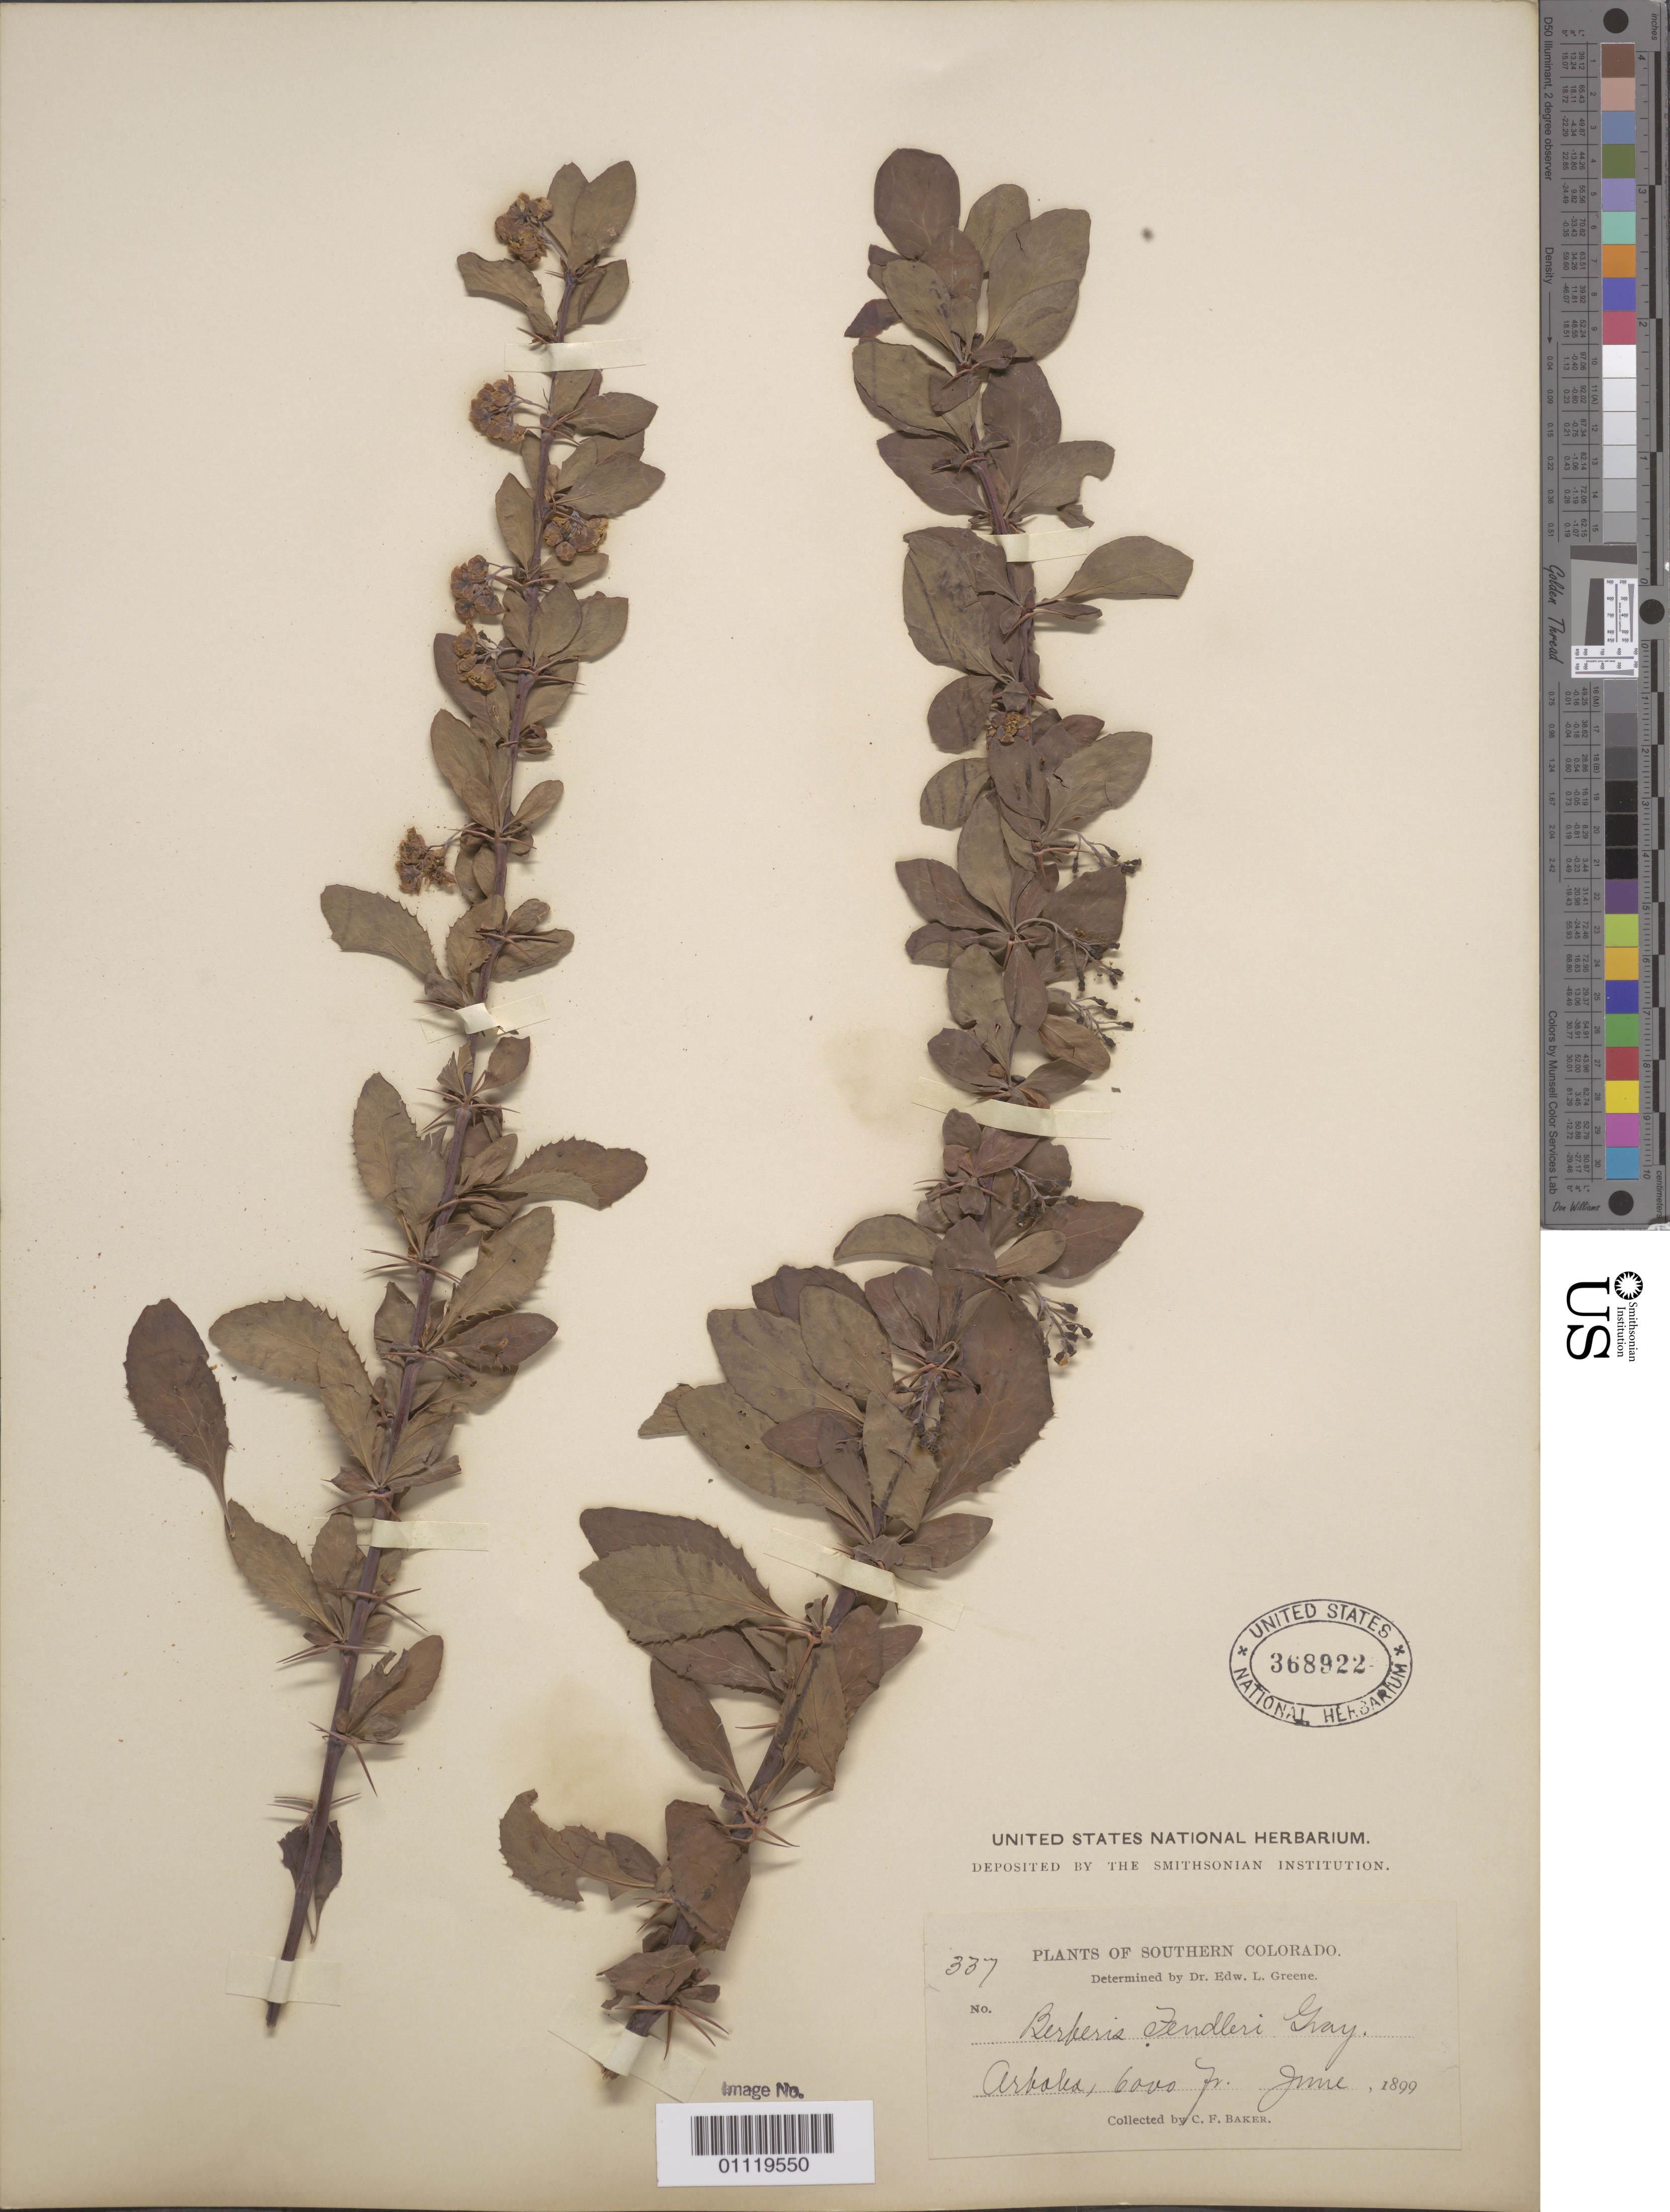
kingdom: Plantae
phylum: Tracheophyta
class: Magnoliopsida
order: Ranunculales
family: Berberidaceae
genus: Berberis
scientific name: Berberis fendleri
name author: A. Gray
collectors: C. F. Baker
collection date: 1899-06-07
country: United States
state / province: Colorado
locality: Southern Colorado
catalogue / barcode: US 368922